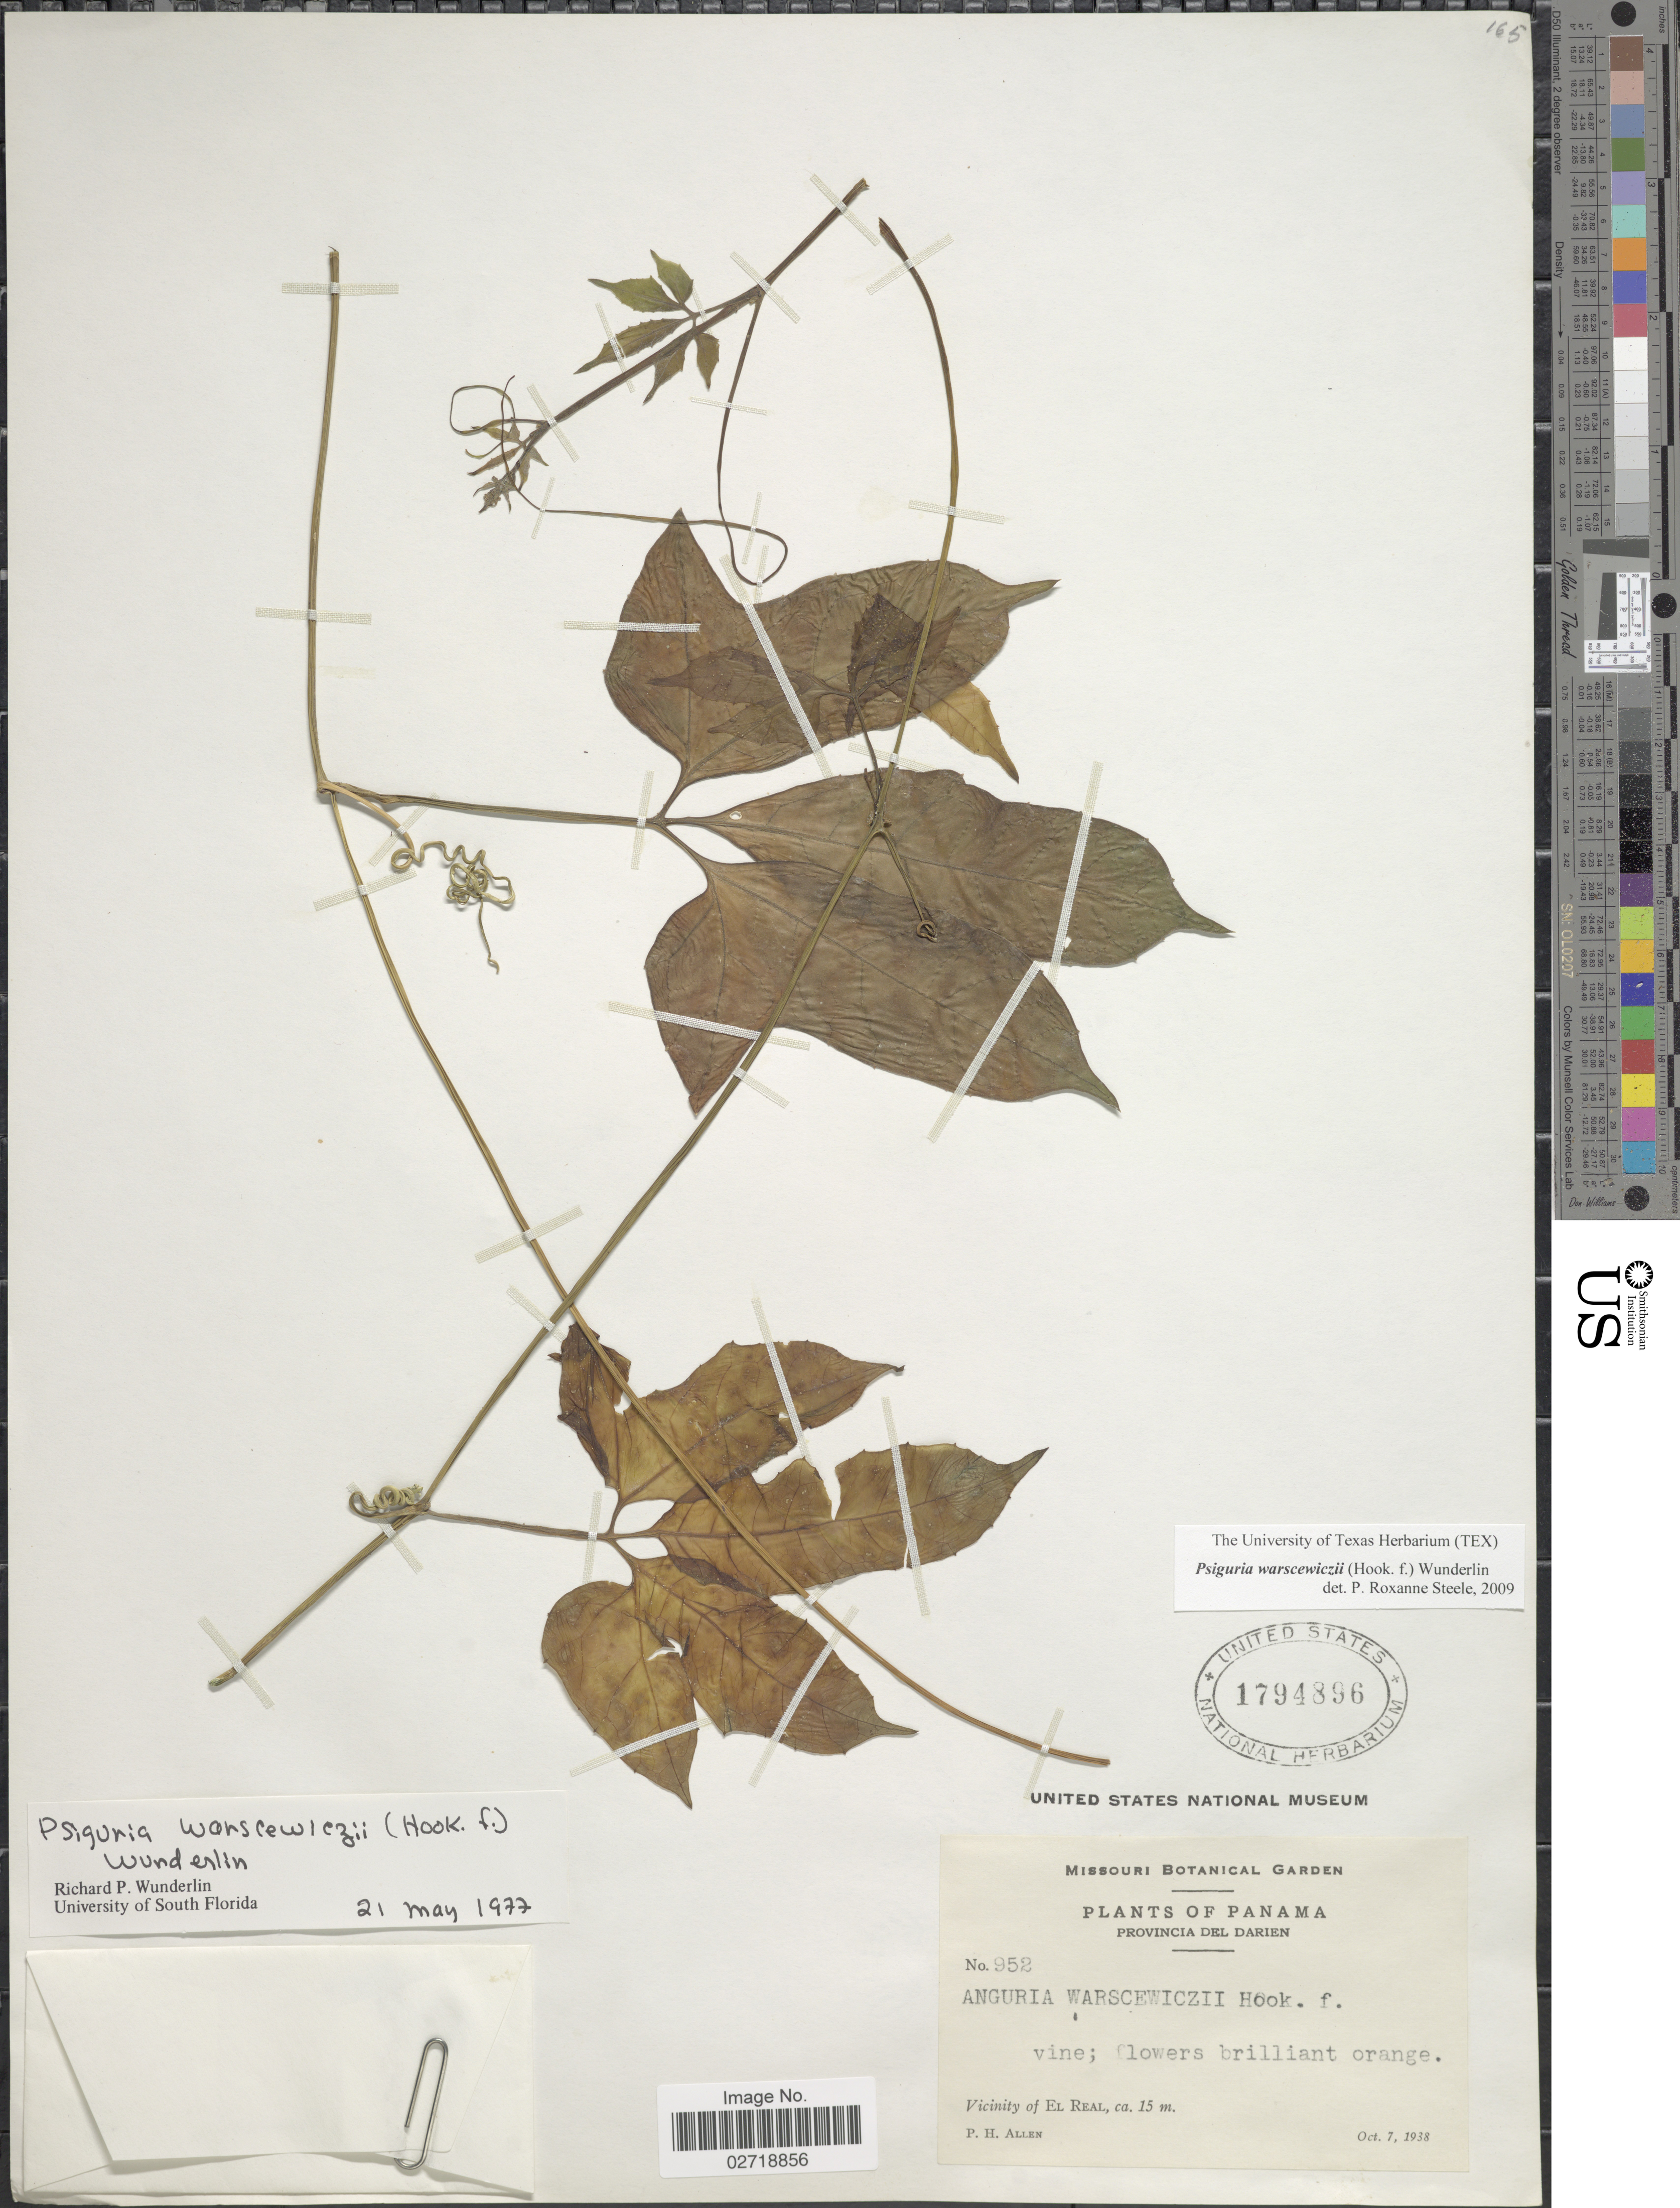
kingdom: Plantae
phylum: Tracheophyta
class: Magnoliopsida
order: Cucurbitales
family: Cucurbitaceae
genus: Psiguria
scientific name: Psiguria warscewiczii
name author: (Hook. f.) Wunderlin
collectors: P. H. Allen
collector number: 952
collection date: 1938-10-07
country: Panama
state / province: Darién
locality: Vicinity of El Real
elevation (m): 15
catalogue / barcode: US 1794896